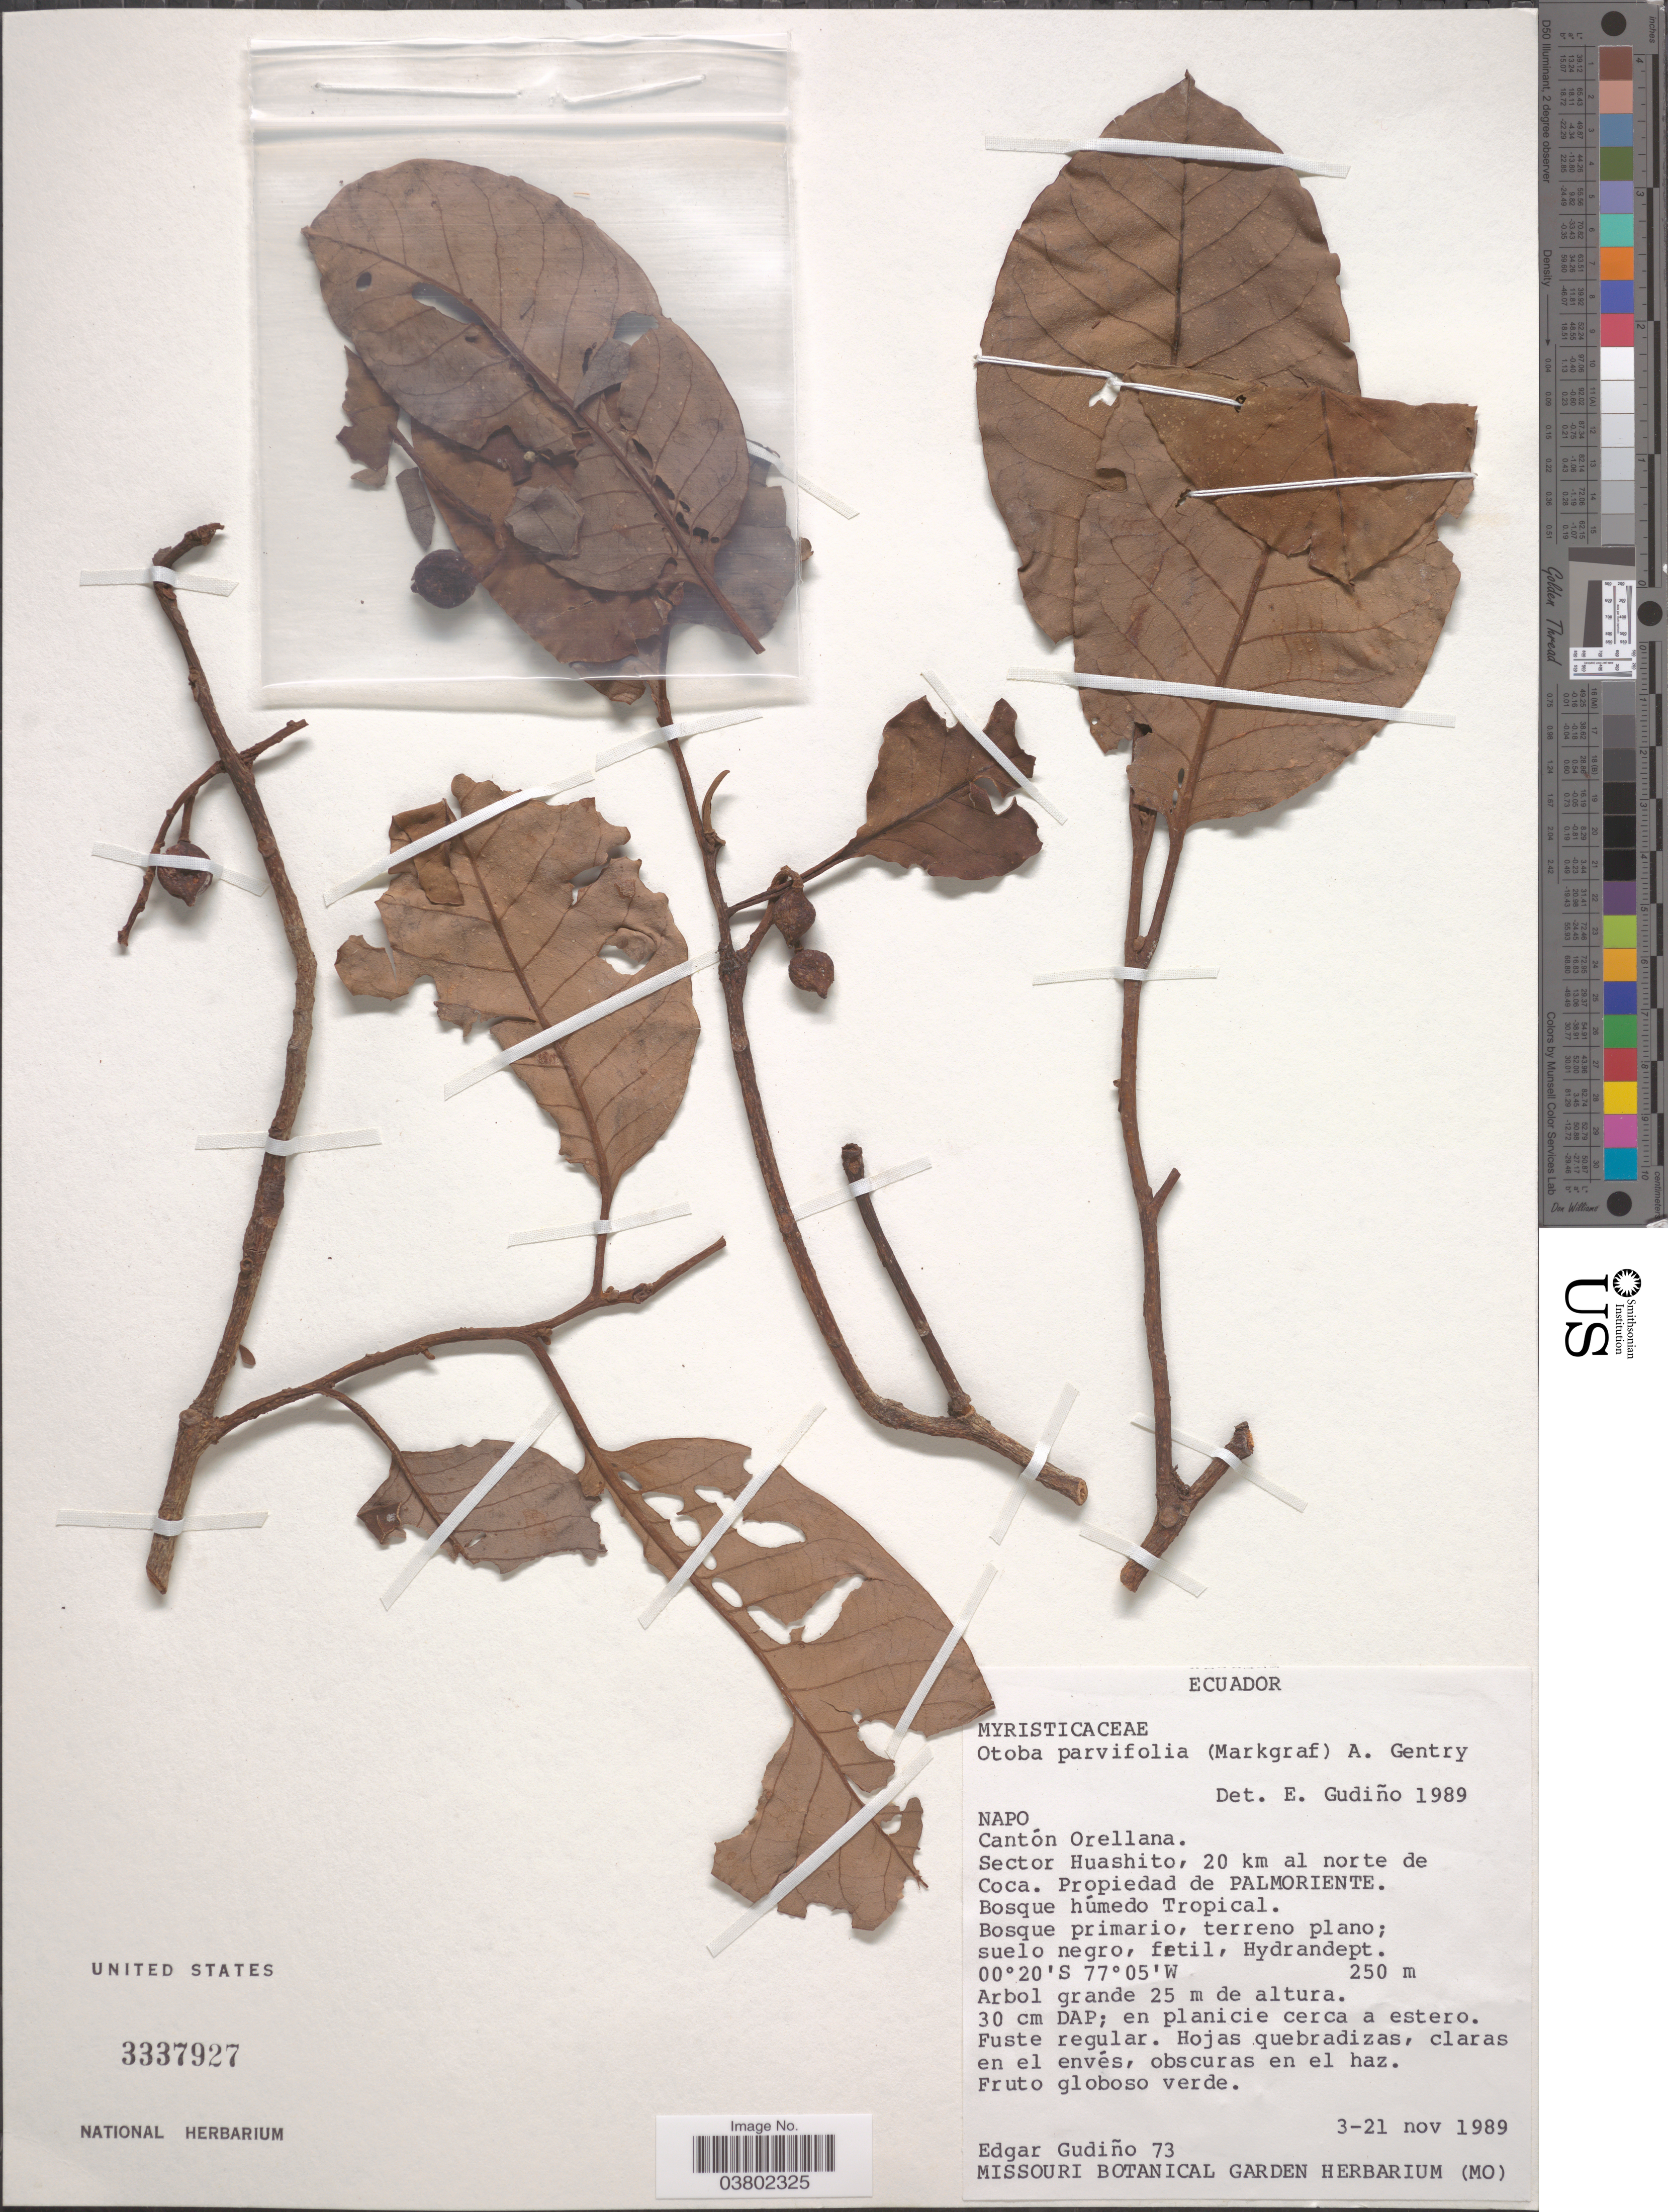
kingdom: Plantae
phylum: Tracheophyta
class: Magnoliopsida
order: Magnoliales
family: Myristicaceae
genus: Otoba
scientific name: Otoba parvifolia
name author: (Markgr.) A.H. Gentry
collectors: E. Gudiño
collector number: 73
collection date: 1989-11-03/1989-11-21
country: Ecuador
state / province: Napo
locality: Cantón Orellana. Sector Huashito, 20 km al norte de Coca. Propiedad de Palmoriente.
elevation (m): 250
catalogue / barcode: US 3337927